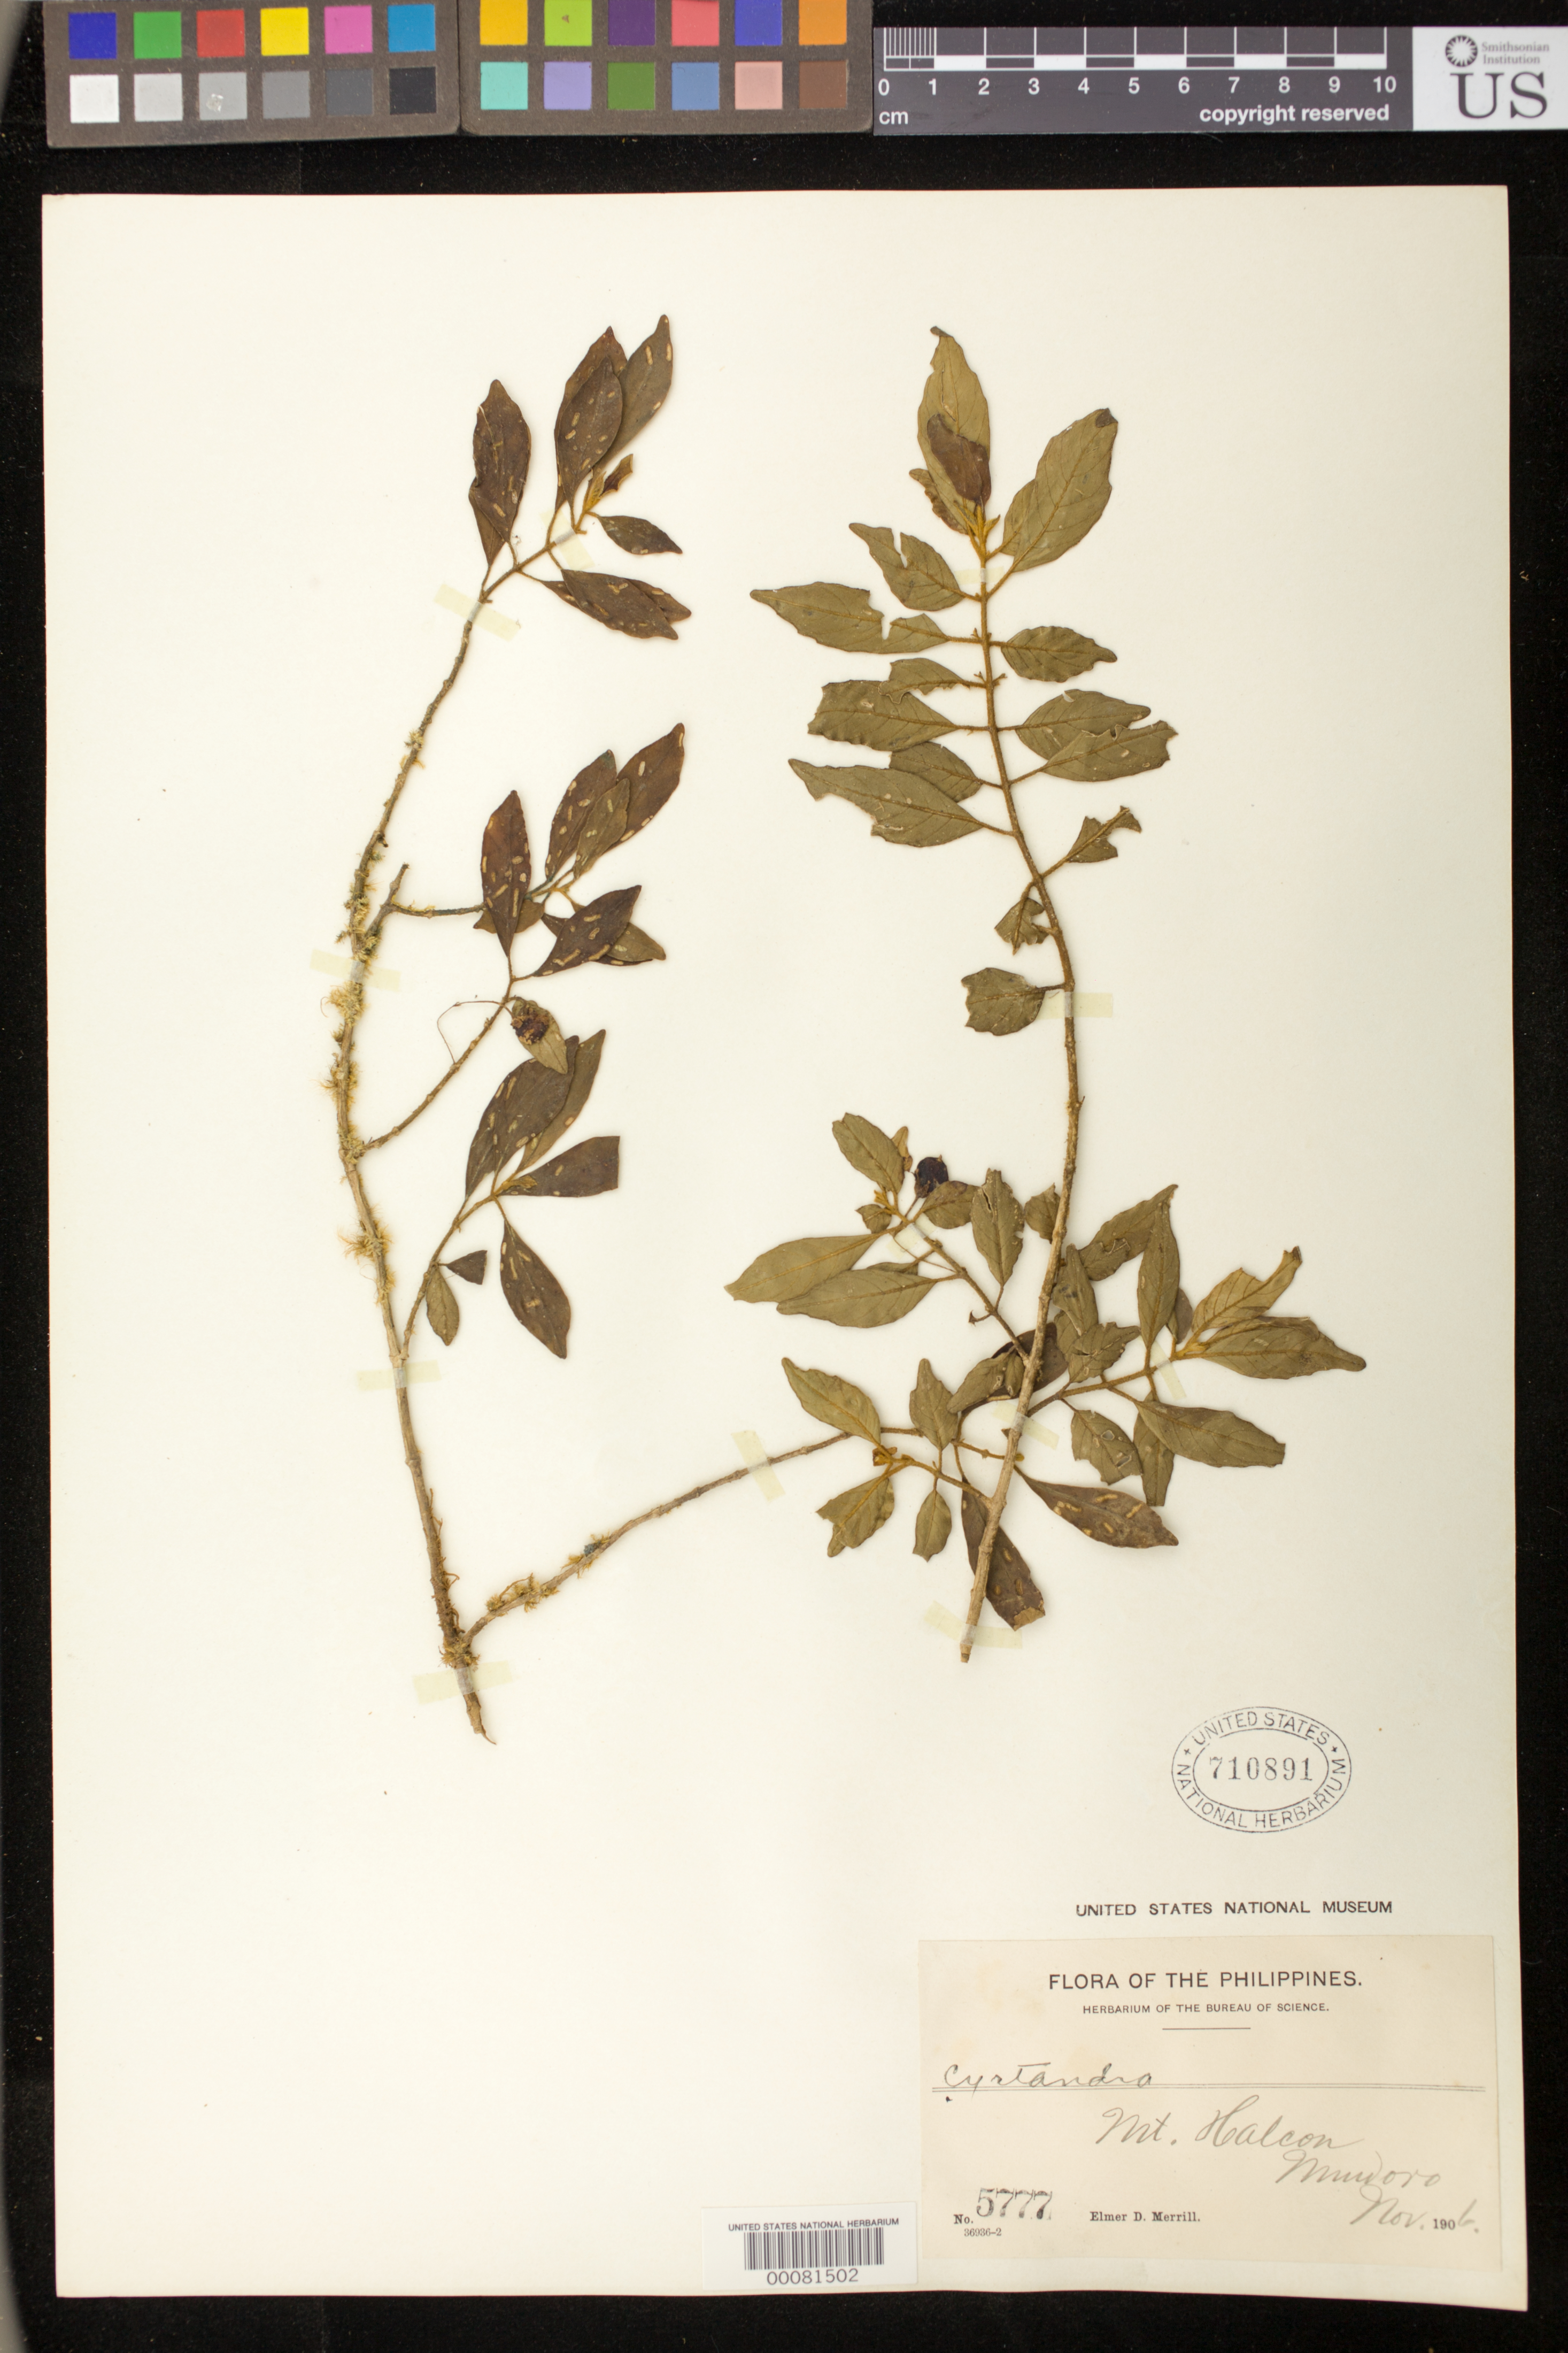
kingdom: Plantae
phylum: Tracheophyta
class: Magnoliopsida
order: Lamiales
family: Gesneriaceae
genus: Cyrtandra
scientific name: Cyrtandra sp.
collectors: E. D. Merrill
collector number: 5777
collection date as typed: Nov 1906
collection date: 1906-11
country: Philippines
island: Mindoro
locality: Mindoro oriental, Mt halcon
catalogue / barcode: US 710891